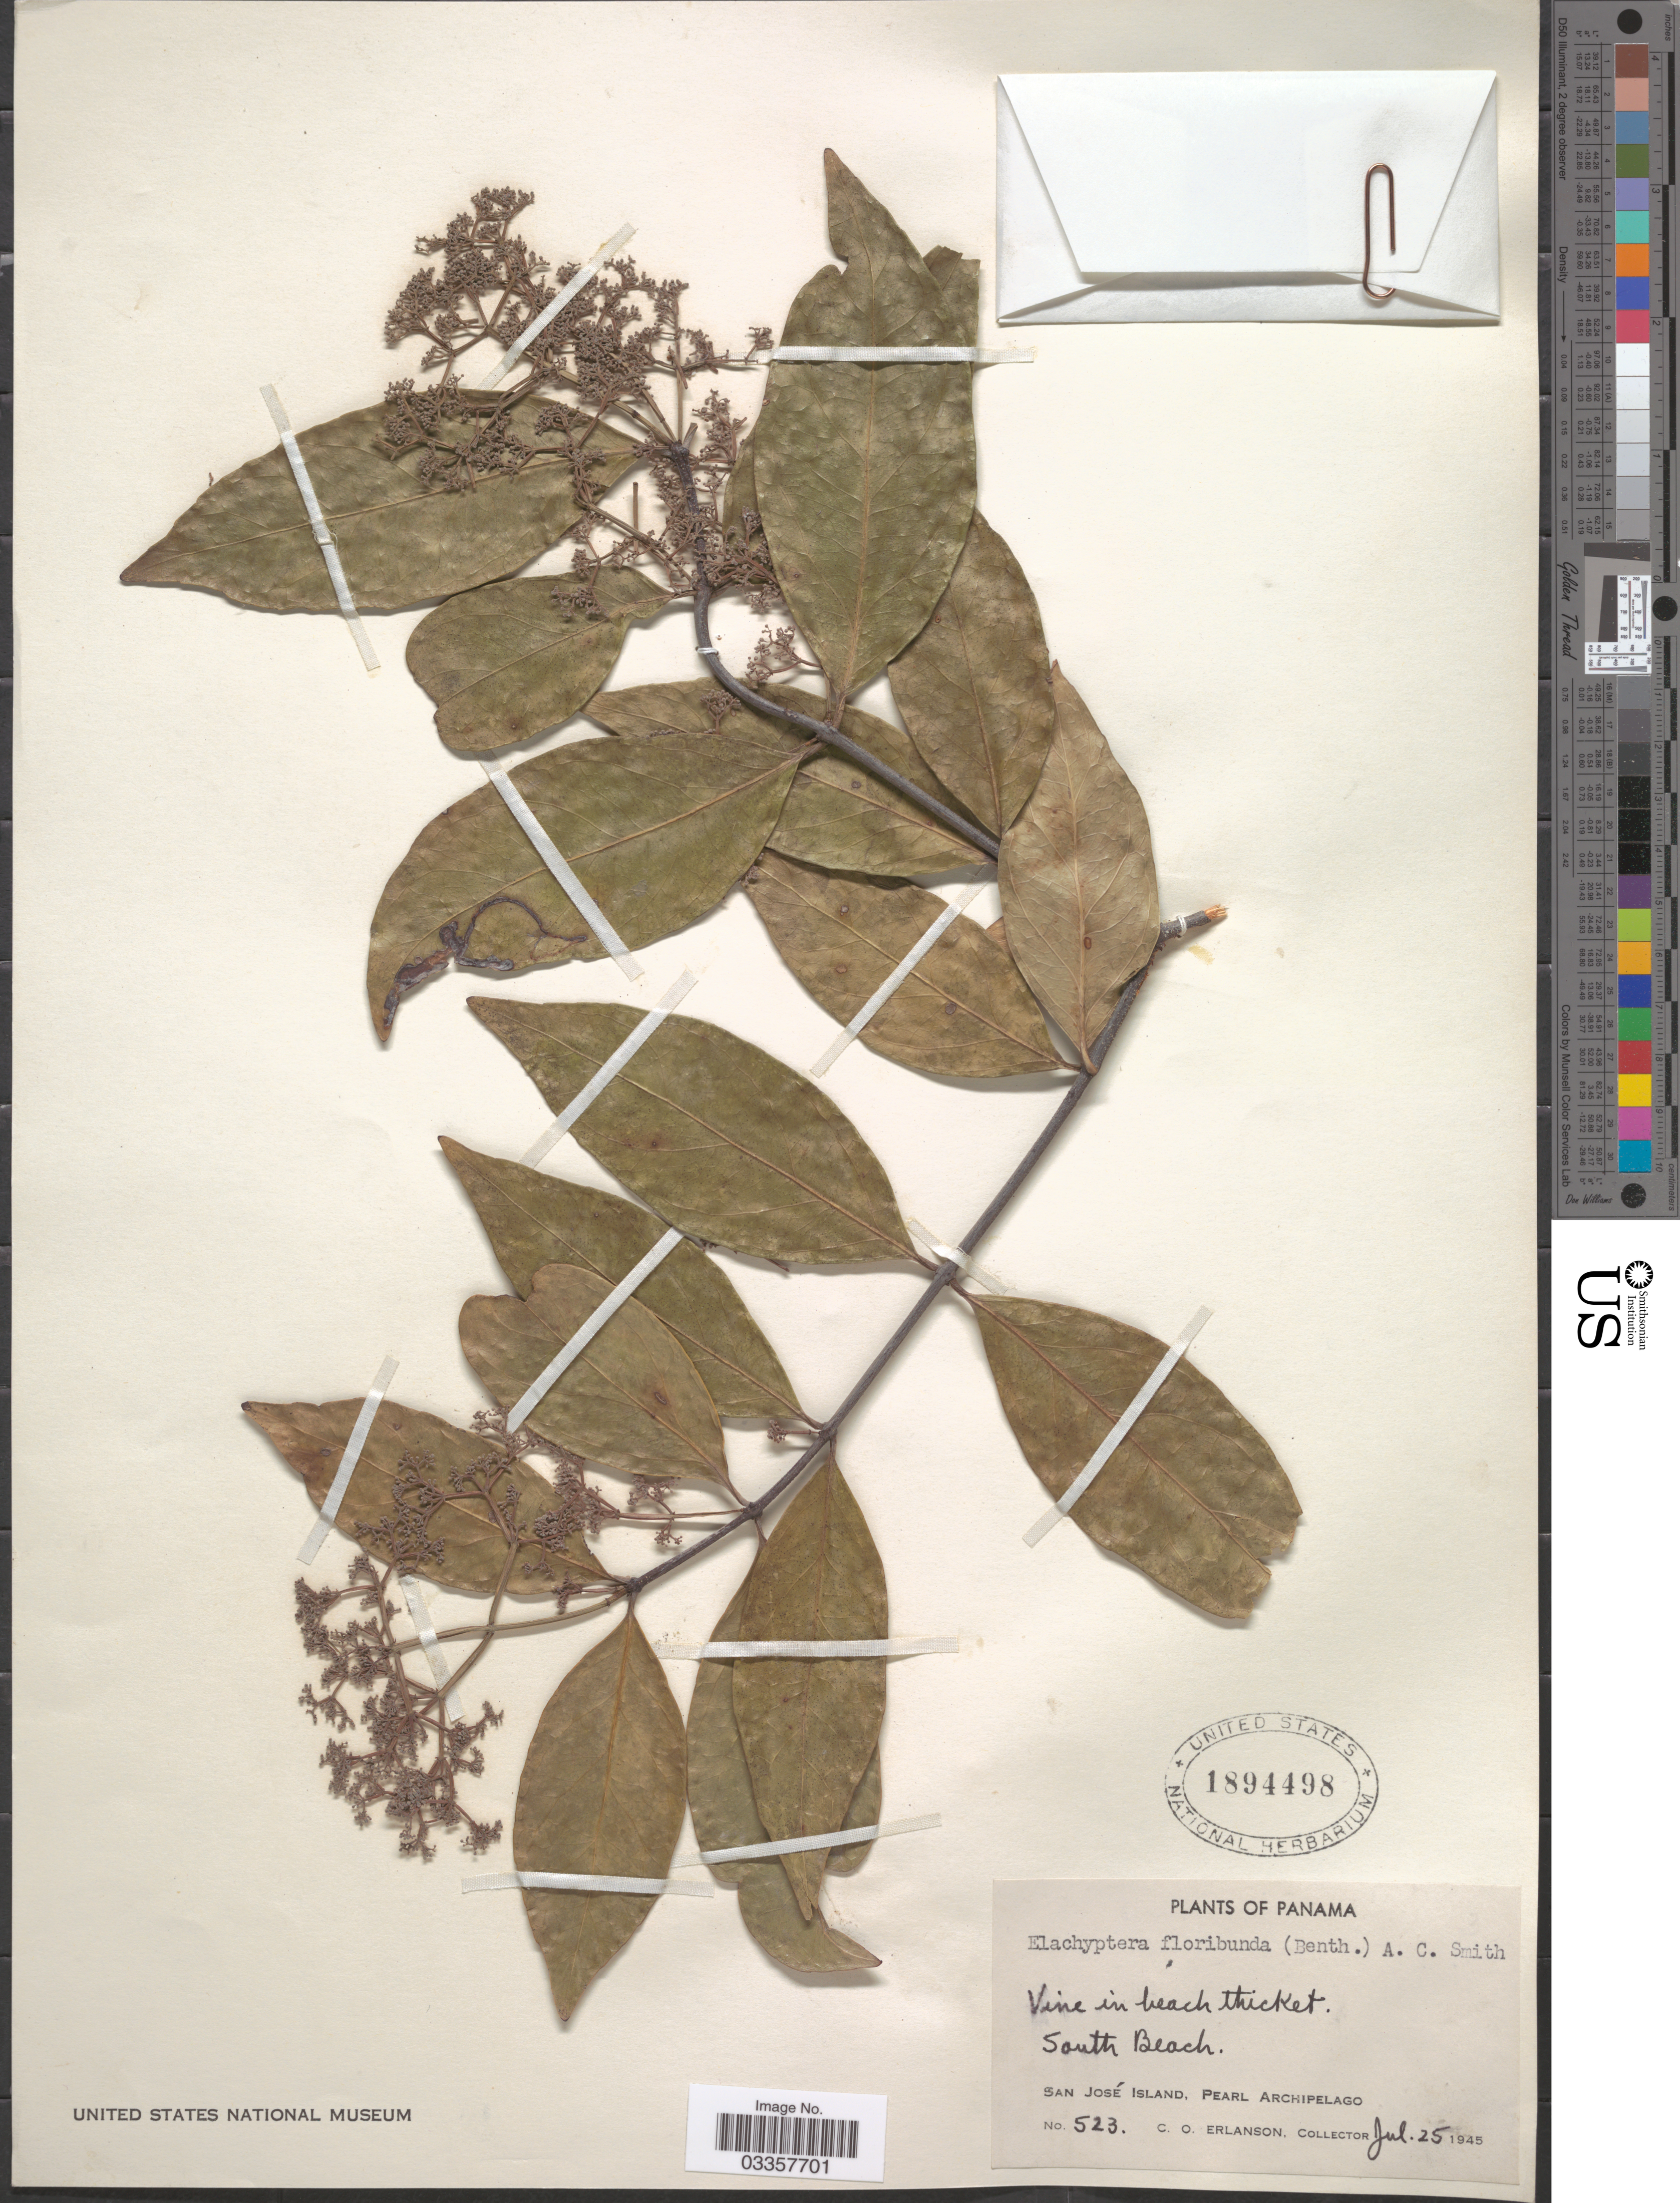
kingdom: Plantae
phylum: Tracheophyta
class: Magnoliopsida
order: Celastrales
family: Celastraceae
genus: Elachyptera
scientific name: Elachyptera floribunda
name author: (Benth.) A.C. Sm.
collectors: C. O. Erlanson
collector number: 523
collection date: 1945-07-25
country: Panama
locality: South Beach. San José Island, Pearl Archipelago.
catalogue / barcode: US 1894498